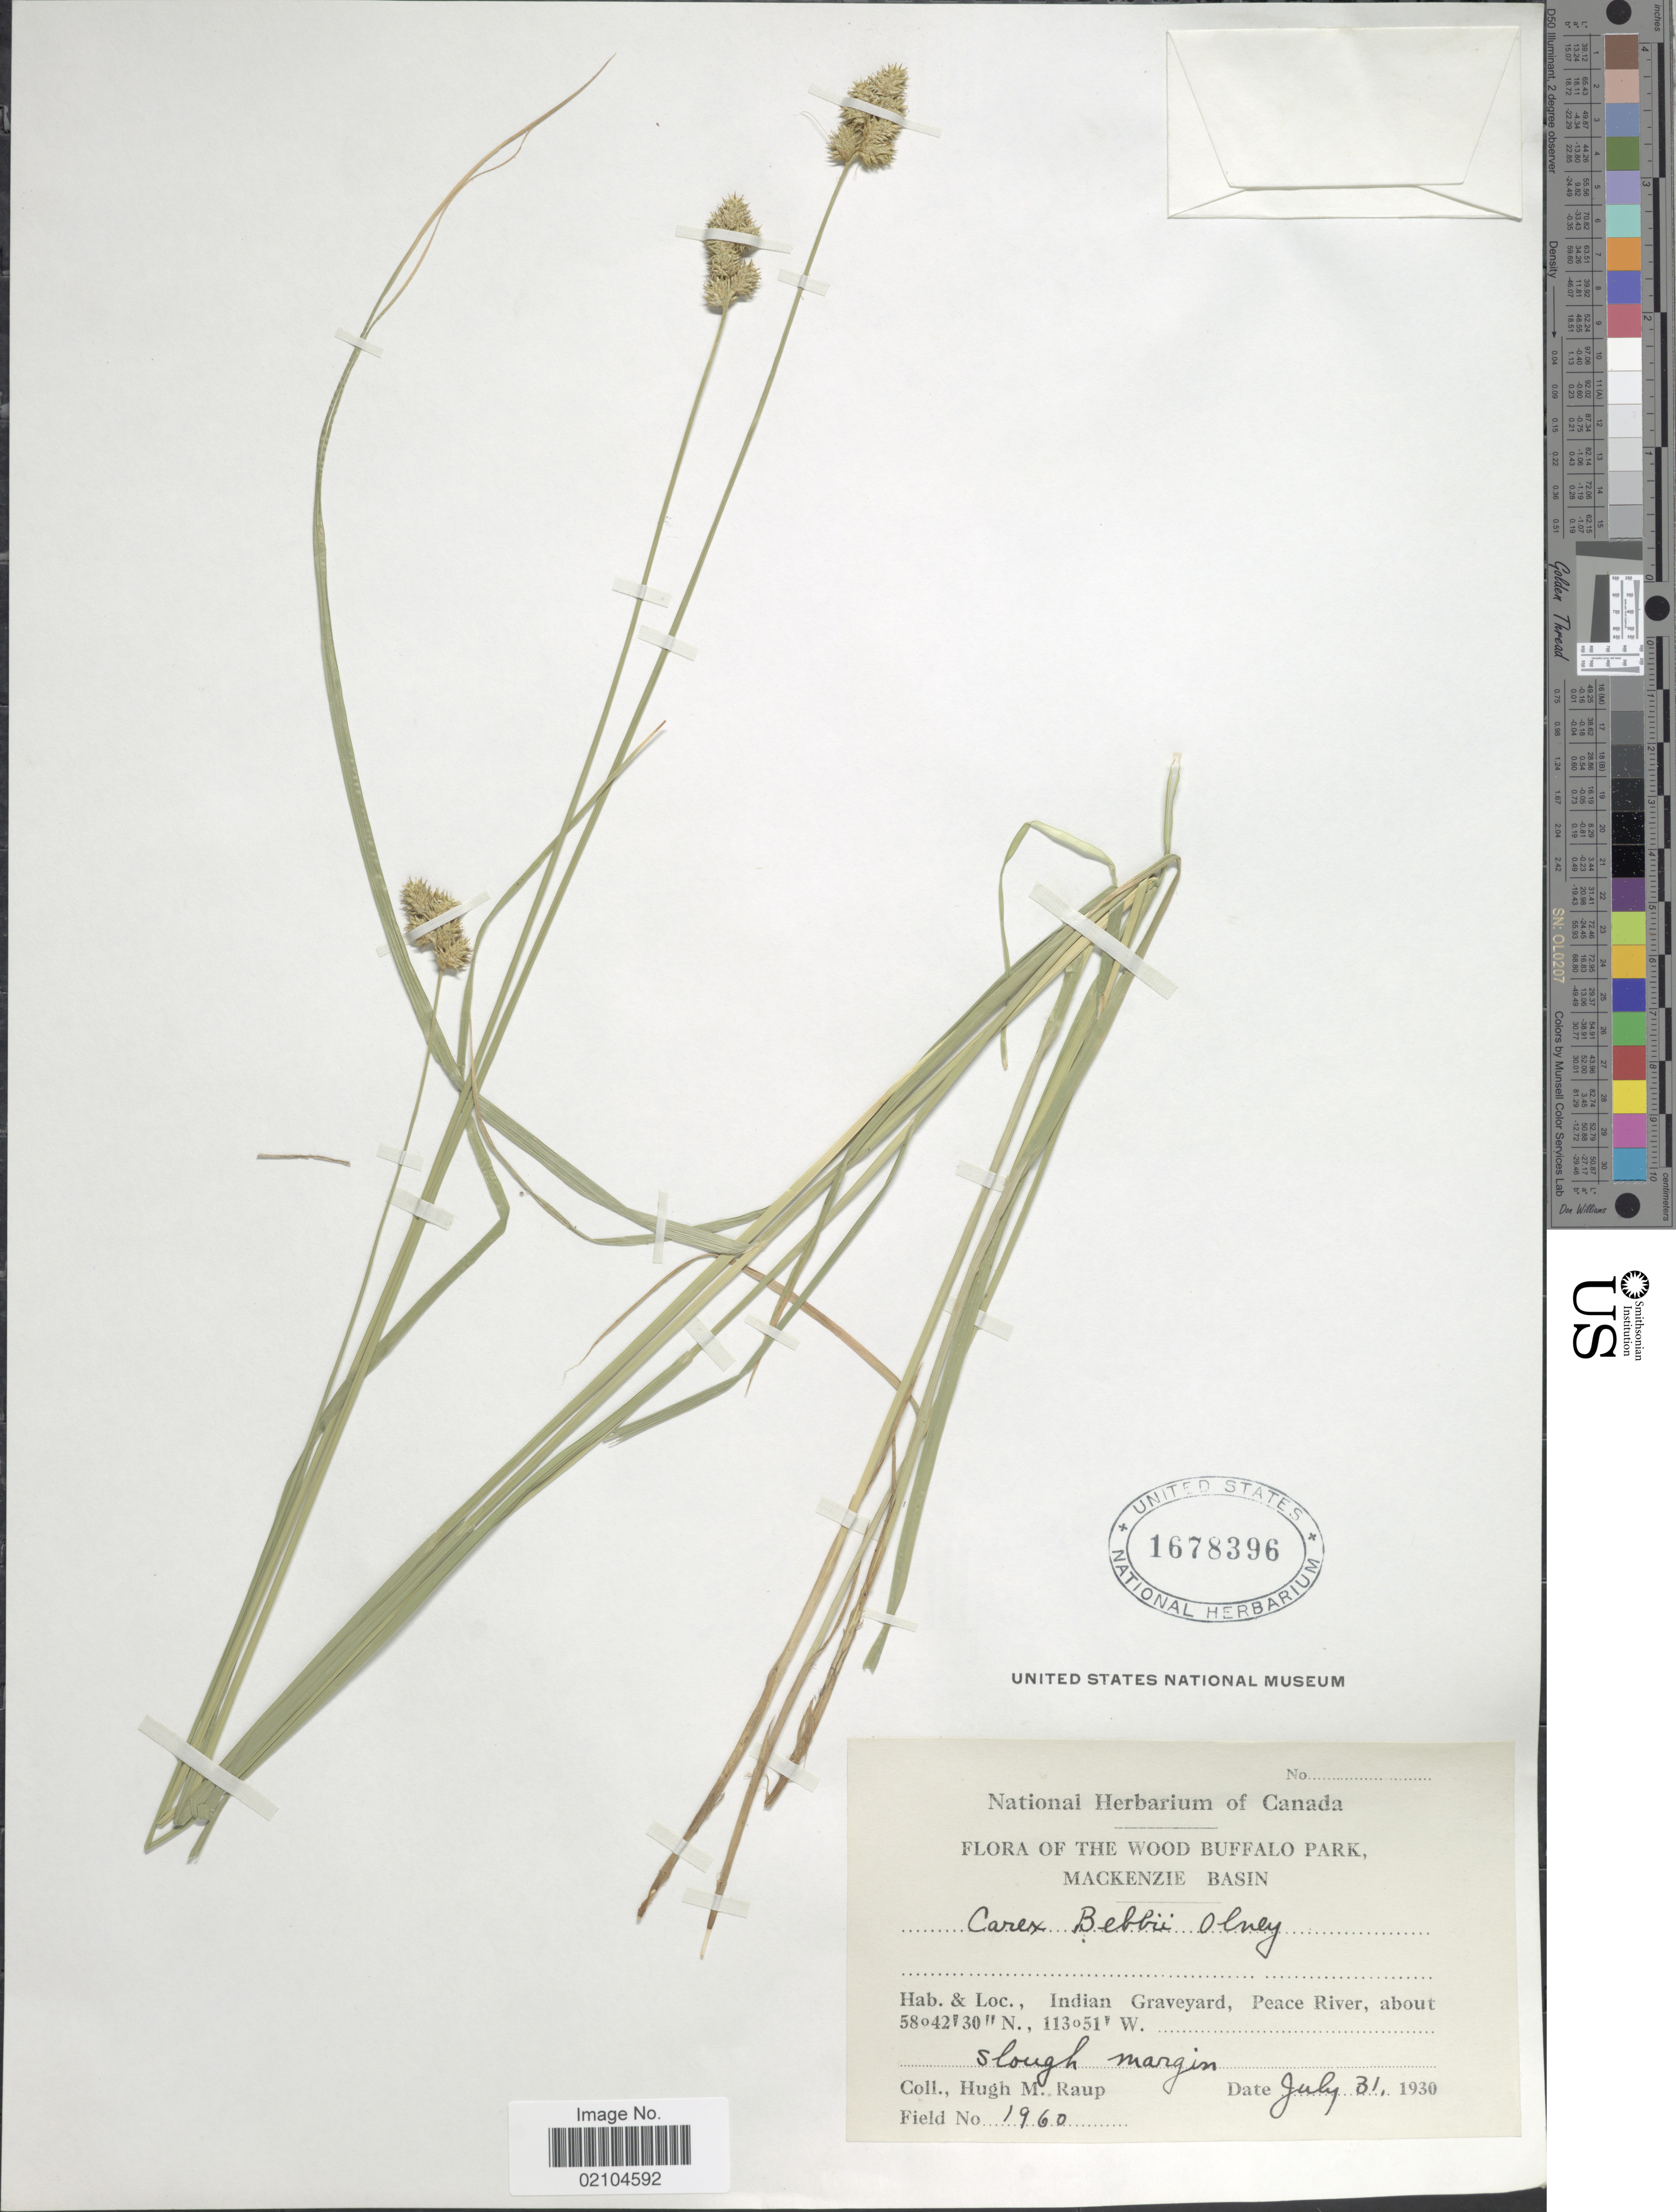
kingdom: Plantae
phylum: Tracheophyta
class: Liliopsida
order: Poales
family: Cyperaceae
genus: Carex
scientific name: Carex bebbii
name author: (L.H. Bailey) Olney ex Fernald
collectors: H. Raup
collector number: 1960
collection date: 1930-07-31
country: Canada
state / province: Alberta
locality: The Wood Buffalo Park, Mackenzie Basin, Indian Graveyard, Peace River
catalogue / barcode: US 1678396